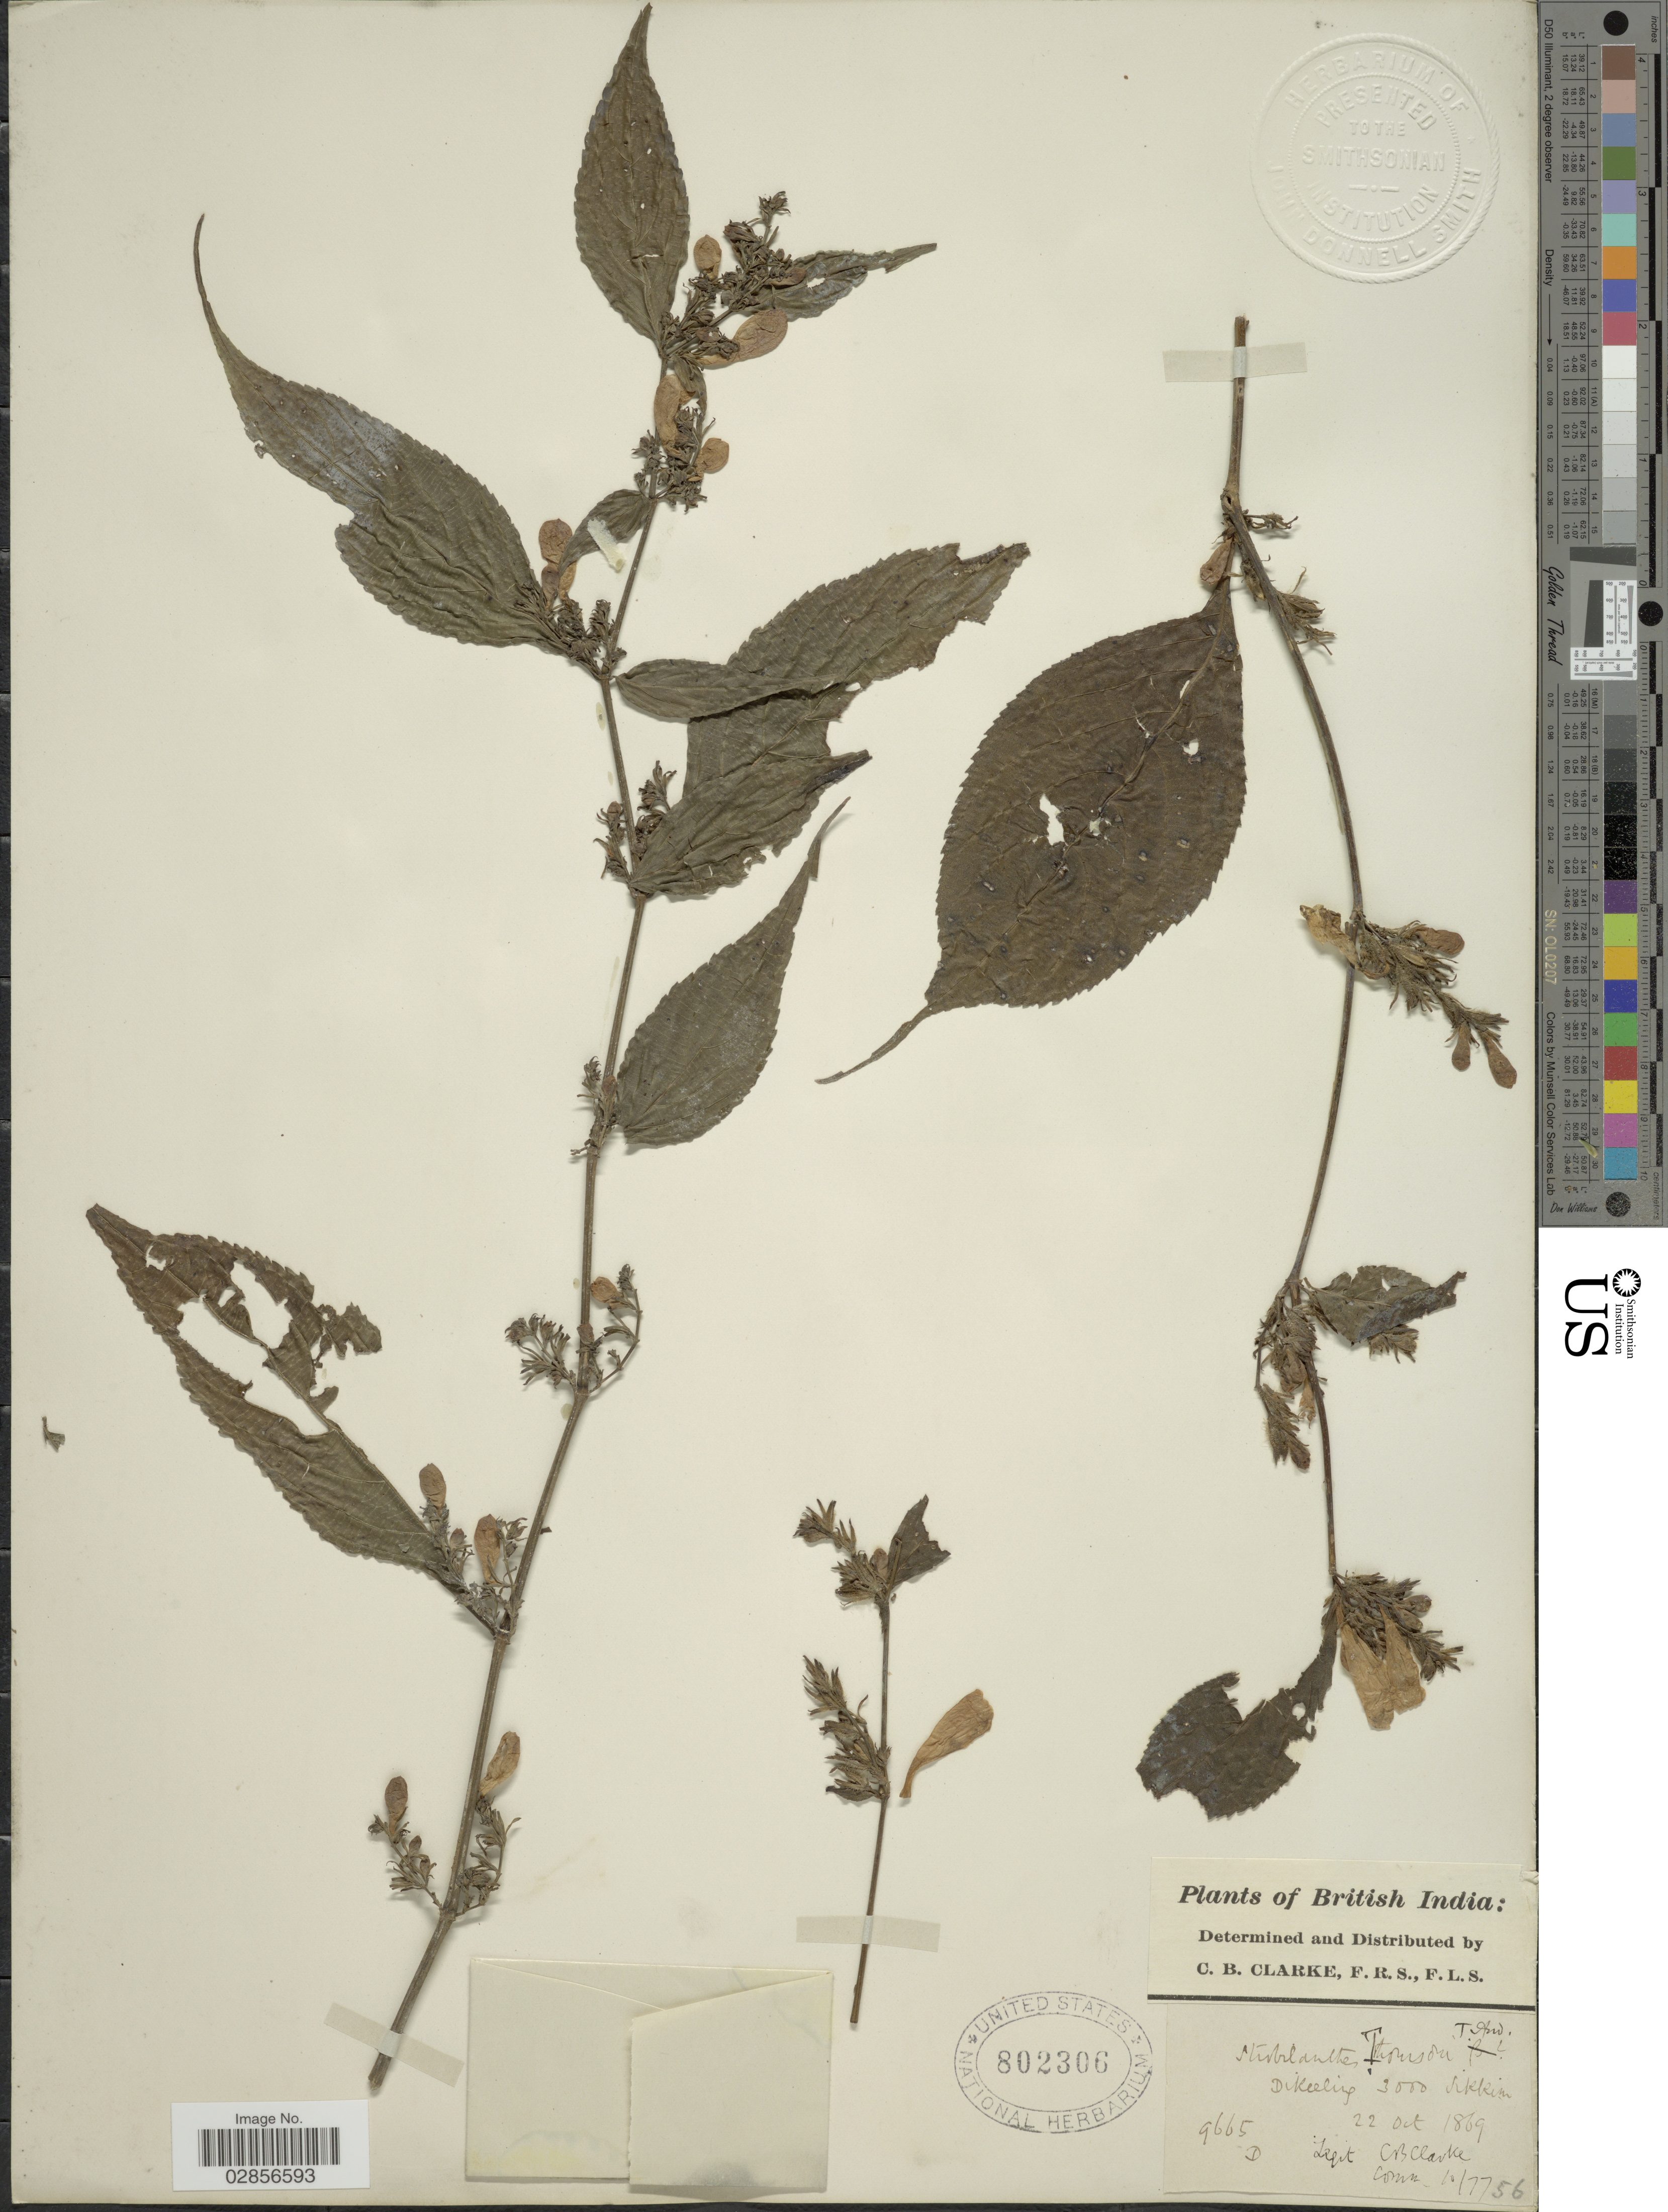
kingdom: Plantae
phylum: Tracheophyta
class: Magnoliopsida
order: Lamiales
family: Acanthaceae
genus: Strobilanthes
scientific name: Strobilanthes thomsonii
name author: T. Anderson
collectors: C. B. Clarke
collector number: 9665 D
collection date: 1869-10-22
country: India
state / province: Sikkim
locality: British India, Dikeeling.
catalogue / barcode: US 802306